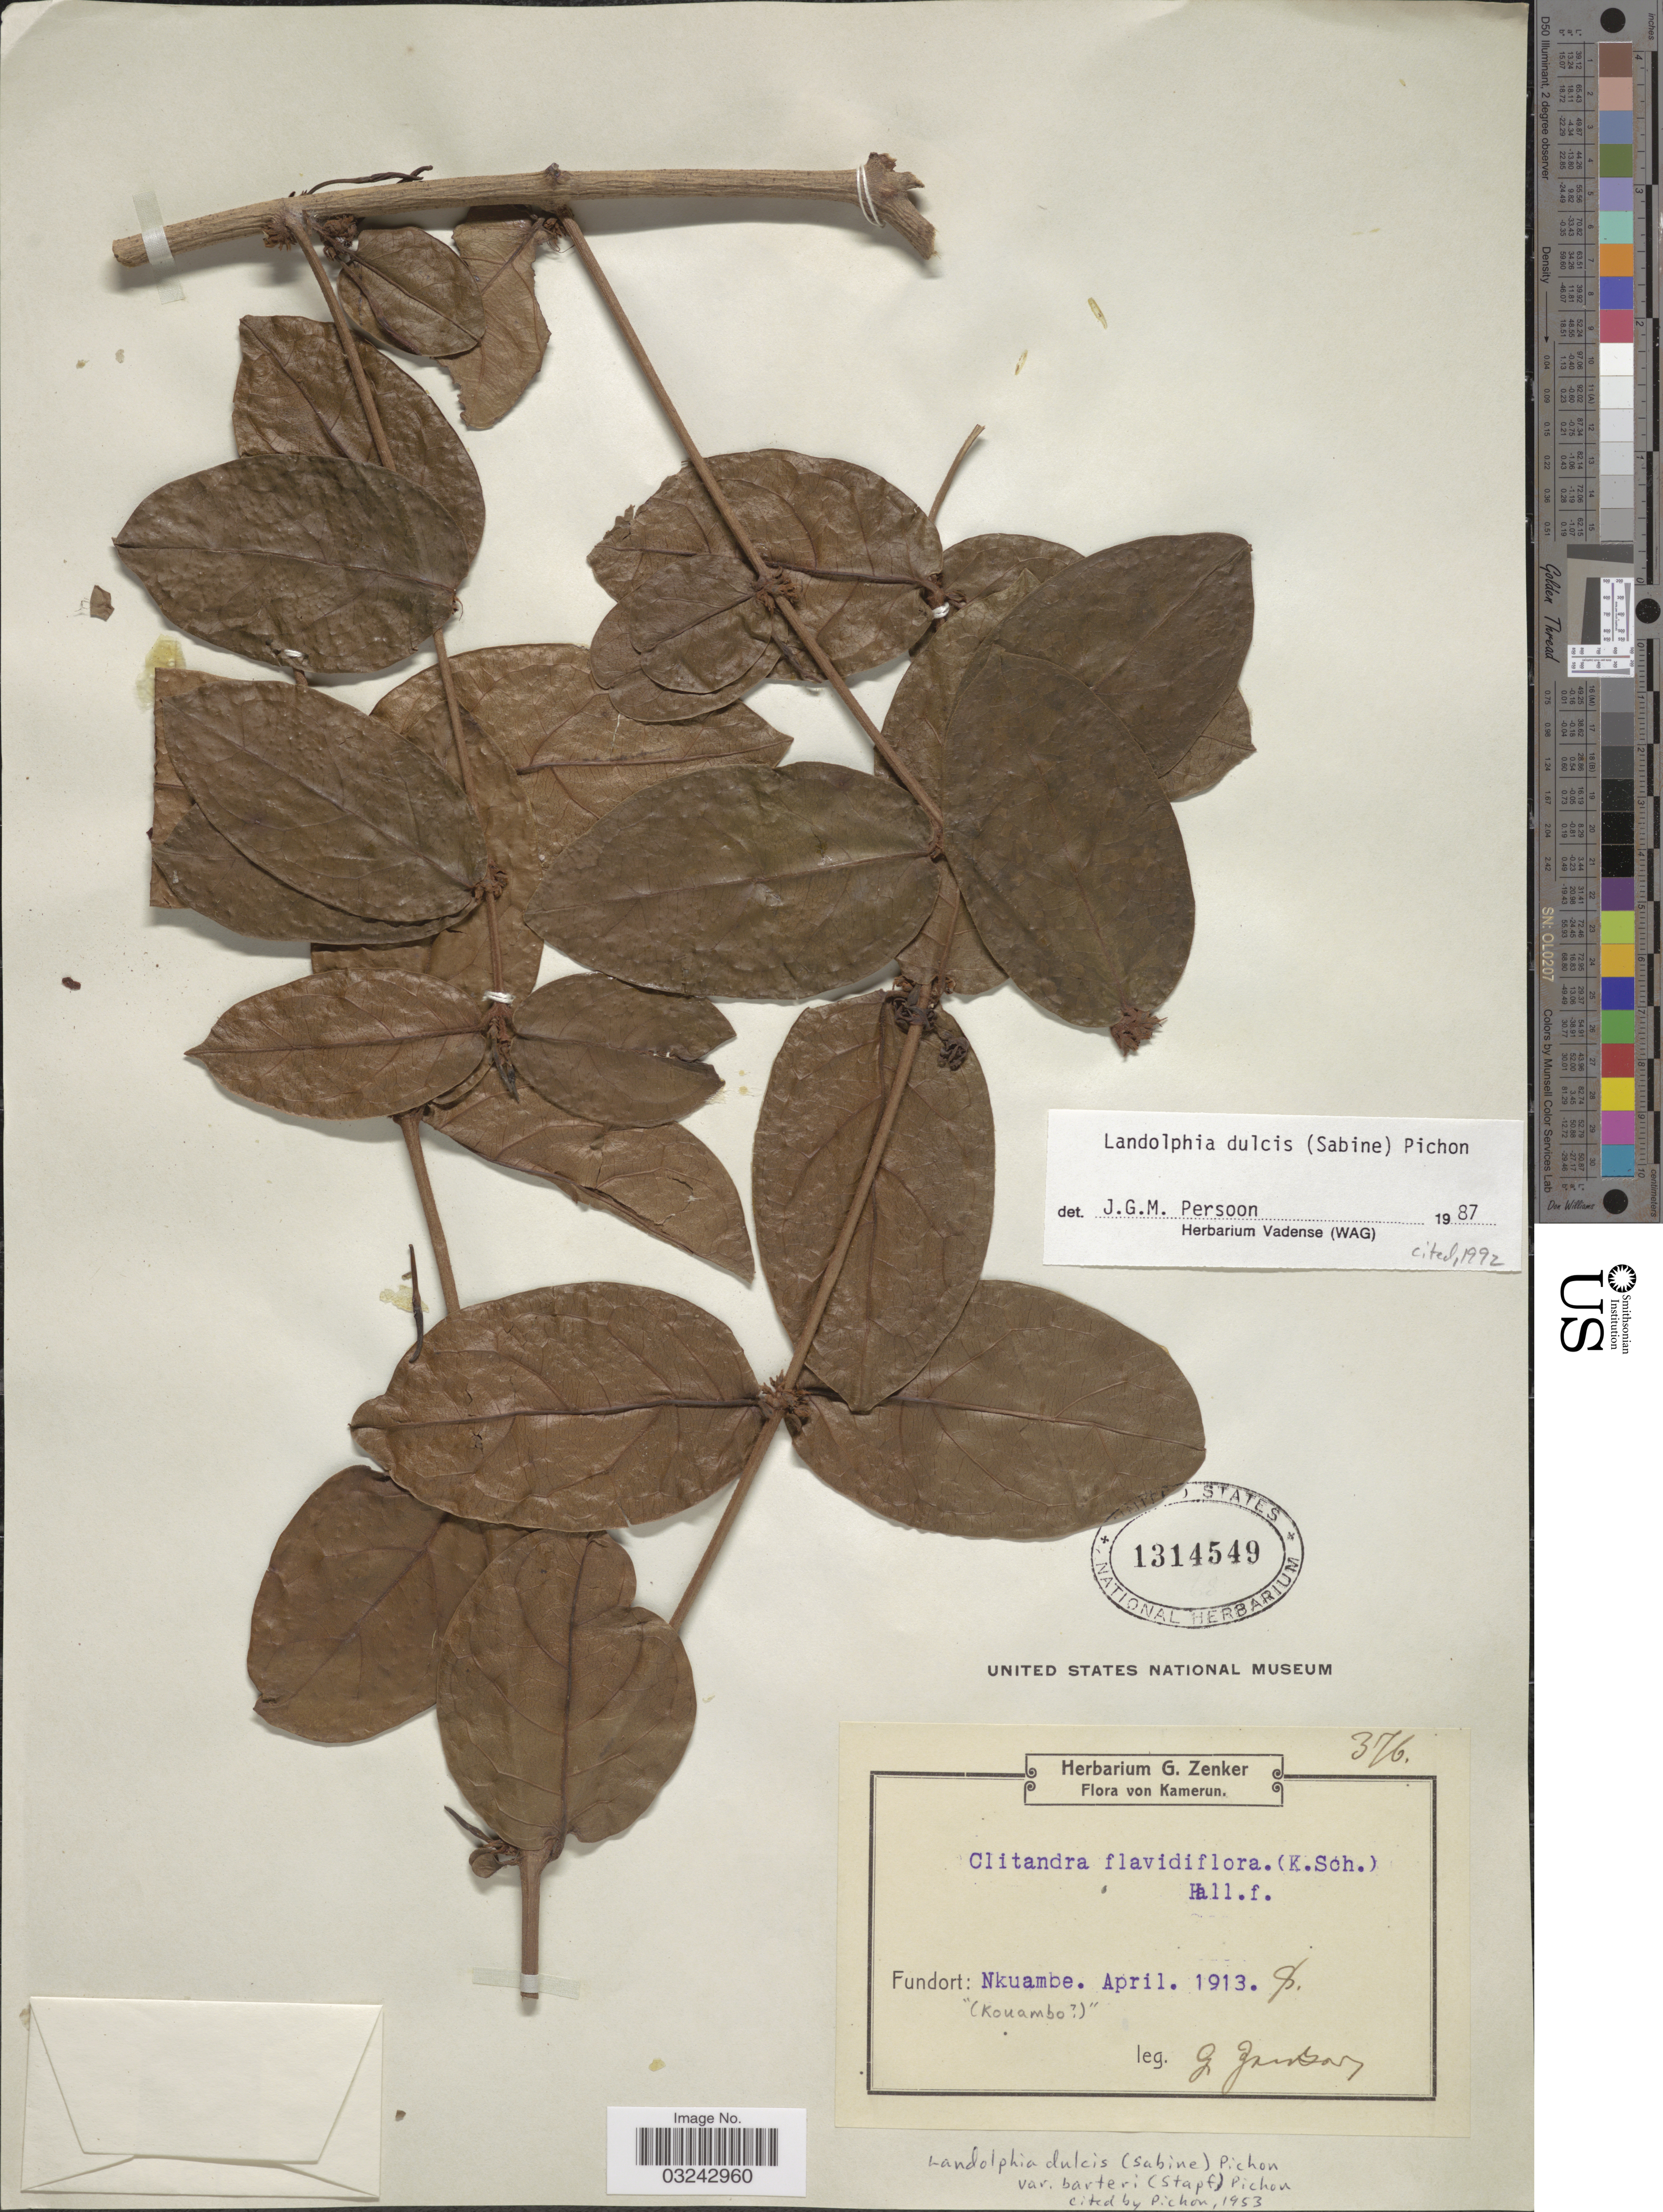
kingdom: Plantae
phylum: Tracheophyta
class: Magnoliopsida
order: Gentianales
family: Apocynaceae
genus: Landolphia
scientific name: Landolphia dulcis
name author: (Sabine ex G. Don) Pichon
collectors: G. A. Zenker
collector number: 376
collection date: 1913-04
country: Cameroon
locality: Nkuabmbe. "(Kouambo [unsure placement])".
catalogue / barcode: US 1314549